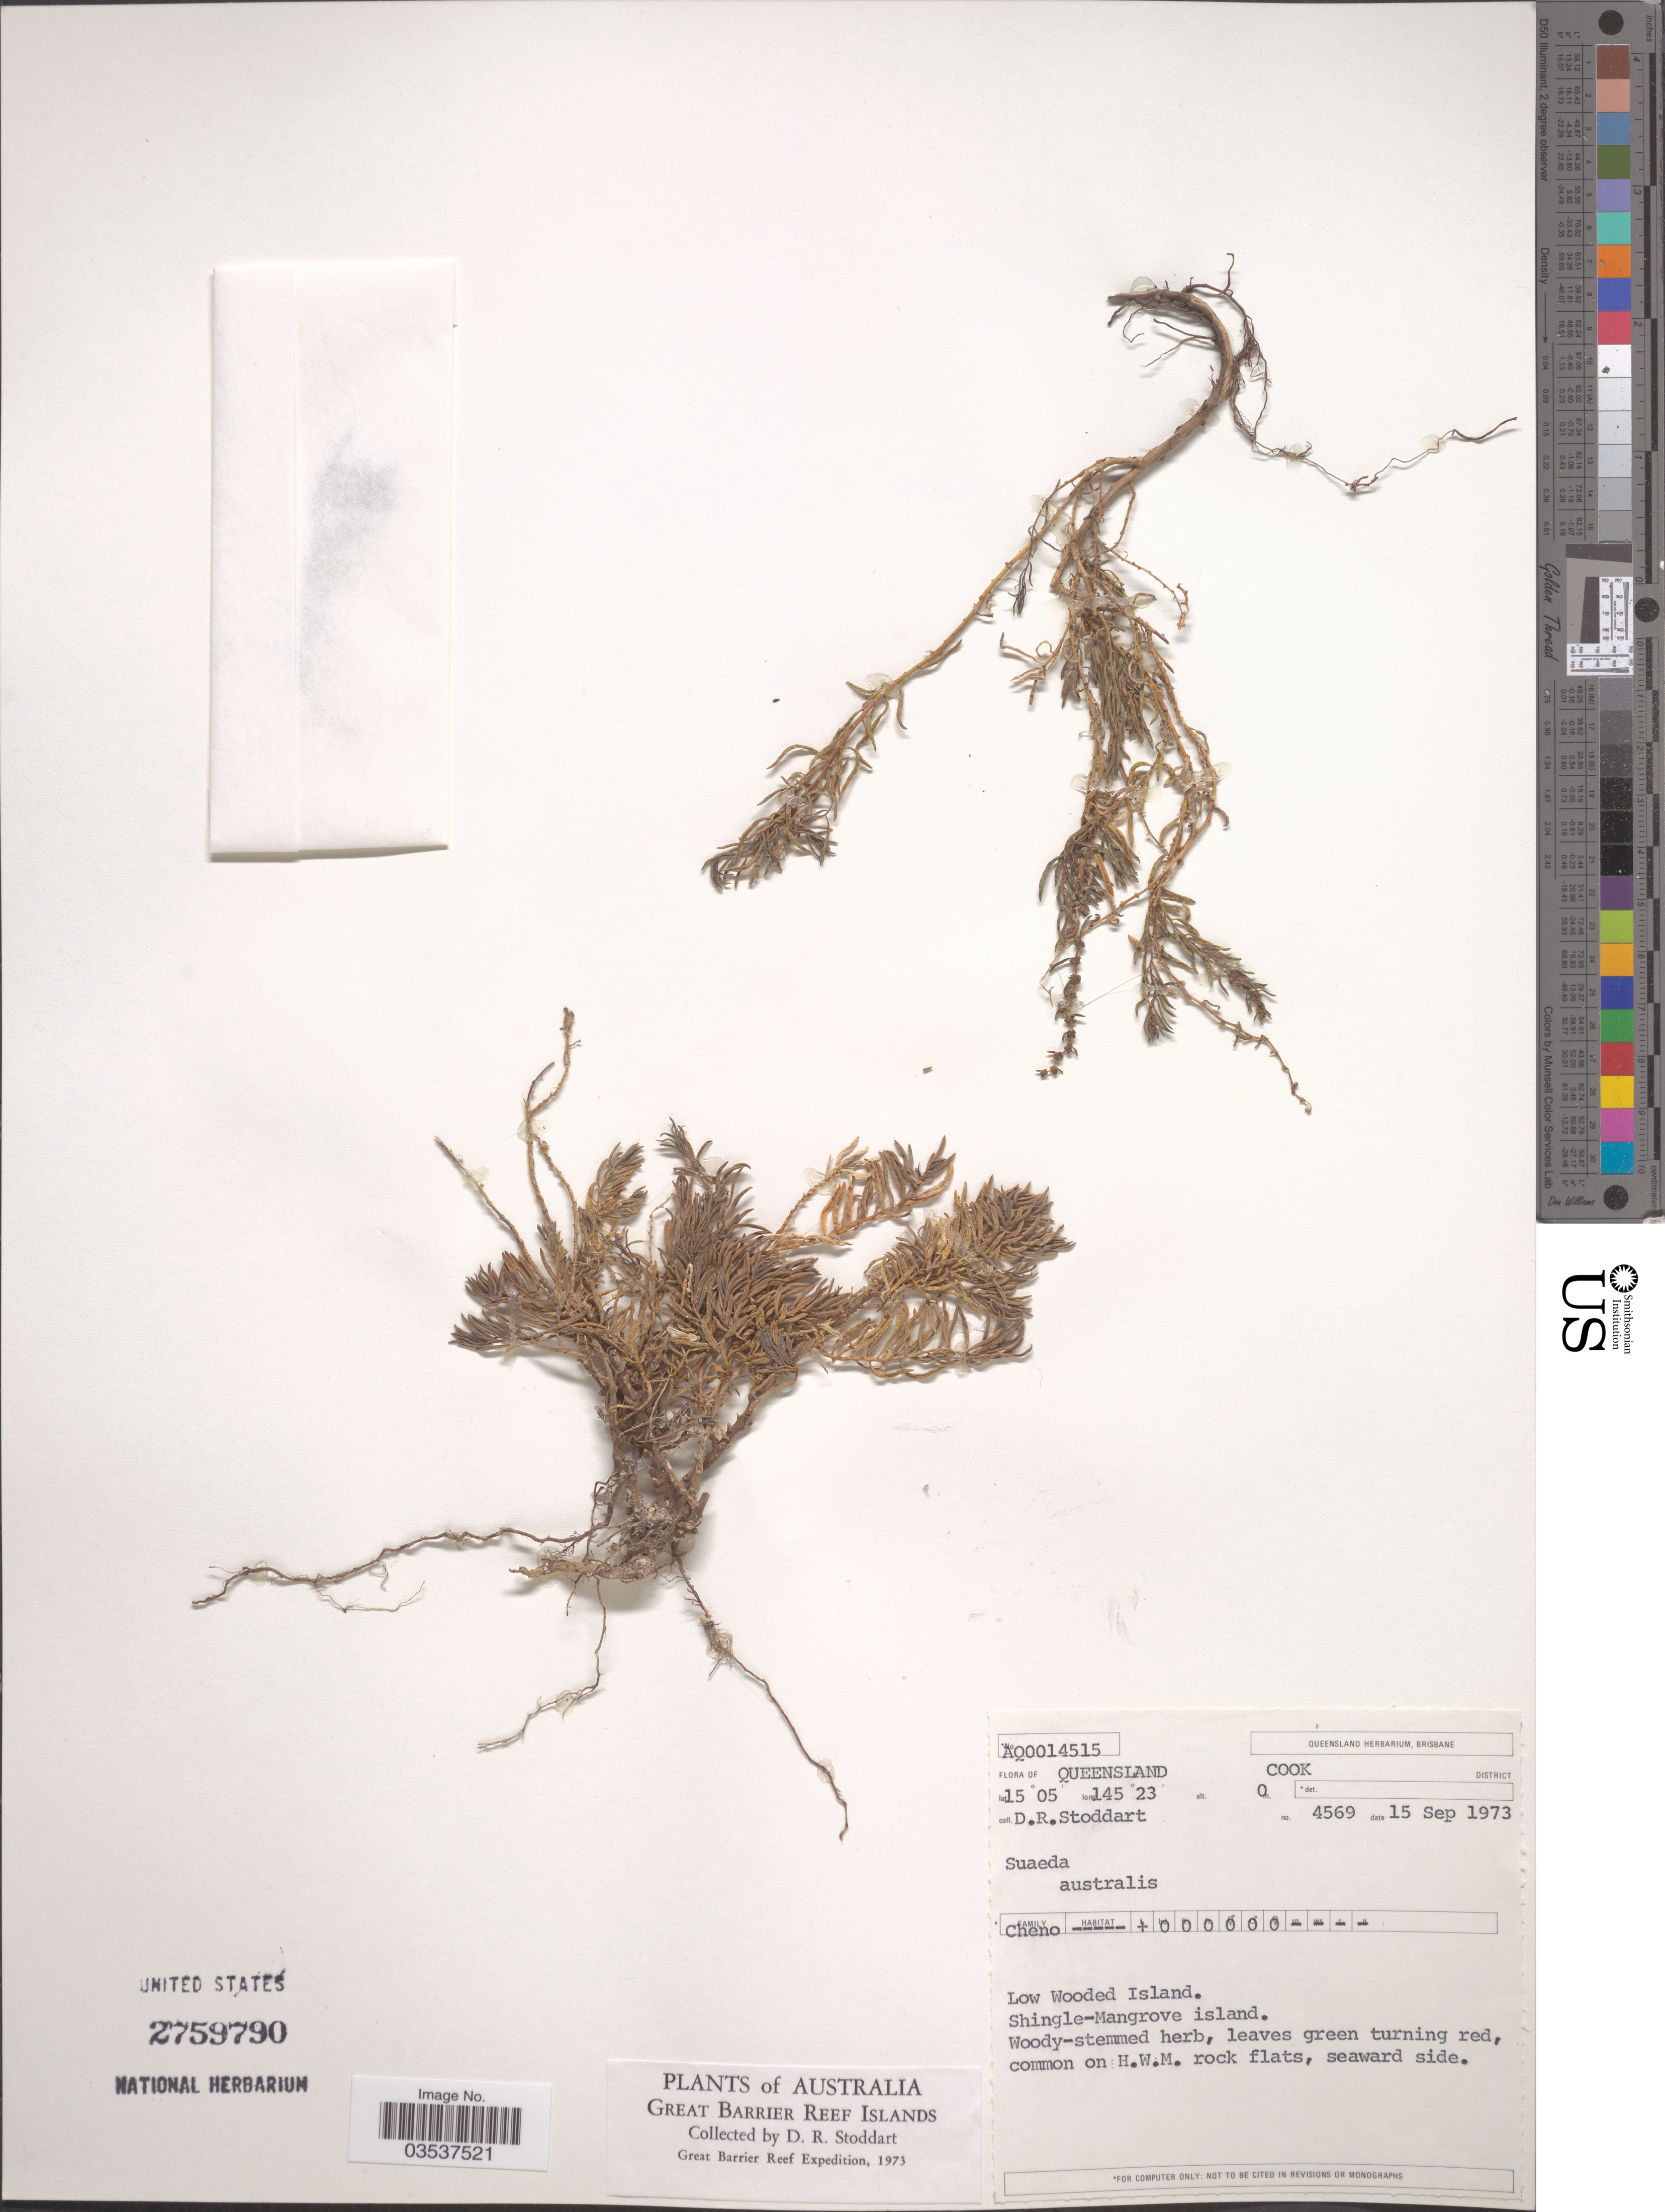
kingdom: Plantae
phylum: Tracheophyta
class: Magnoliopsida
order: Caryophyllales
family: Amaranthaceae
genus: Suaeda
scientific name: Suaeda australis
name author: (R. Br.) Moq.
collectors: D. R. Stoddart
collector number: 4569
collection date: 1973-09-15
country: Australia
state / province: Queensland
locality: Great Barrier Reef Islands. Cook District. Low Wooded Island. Shingle-Mangrove island.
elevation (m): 0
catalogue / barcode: US 2759790